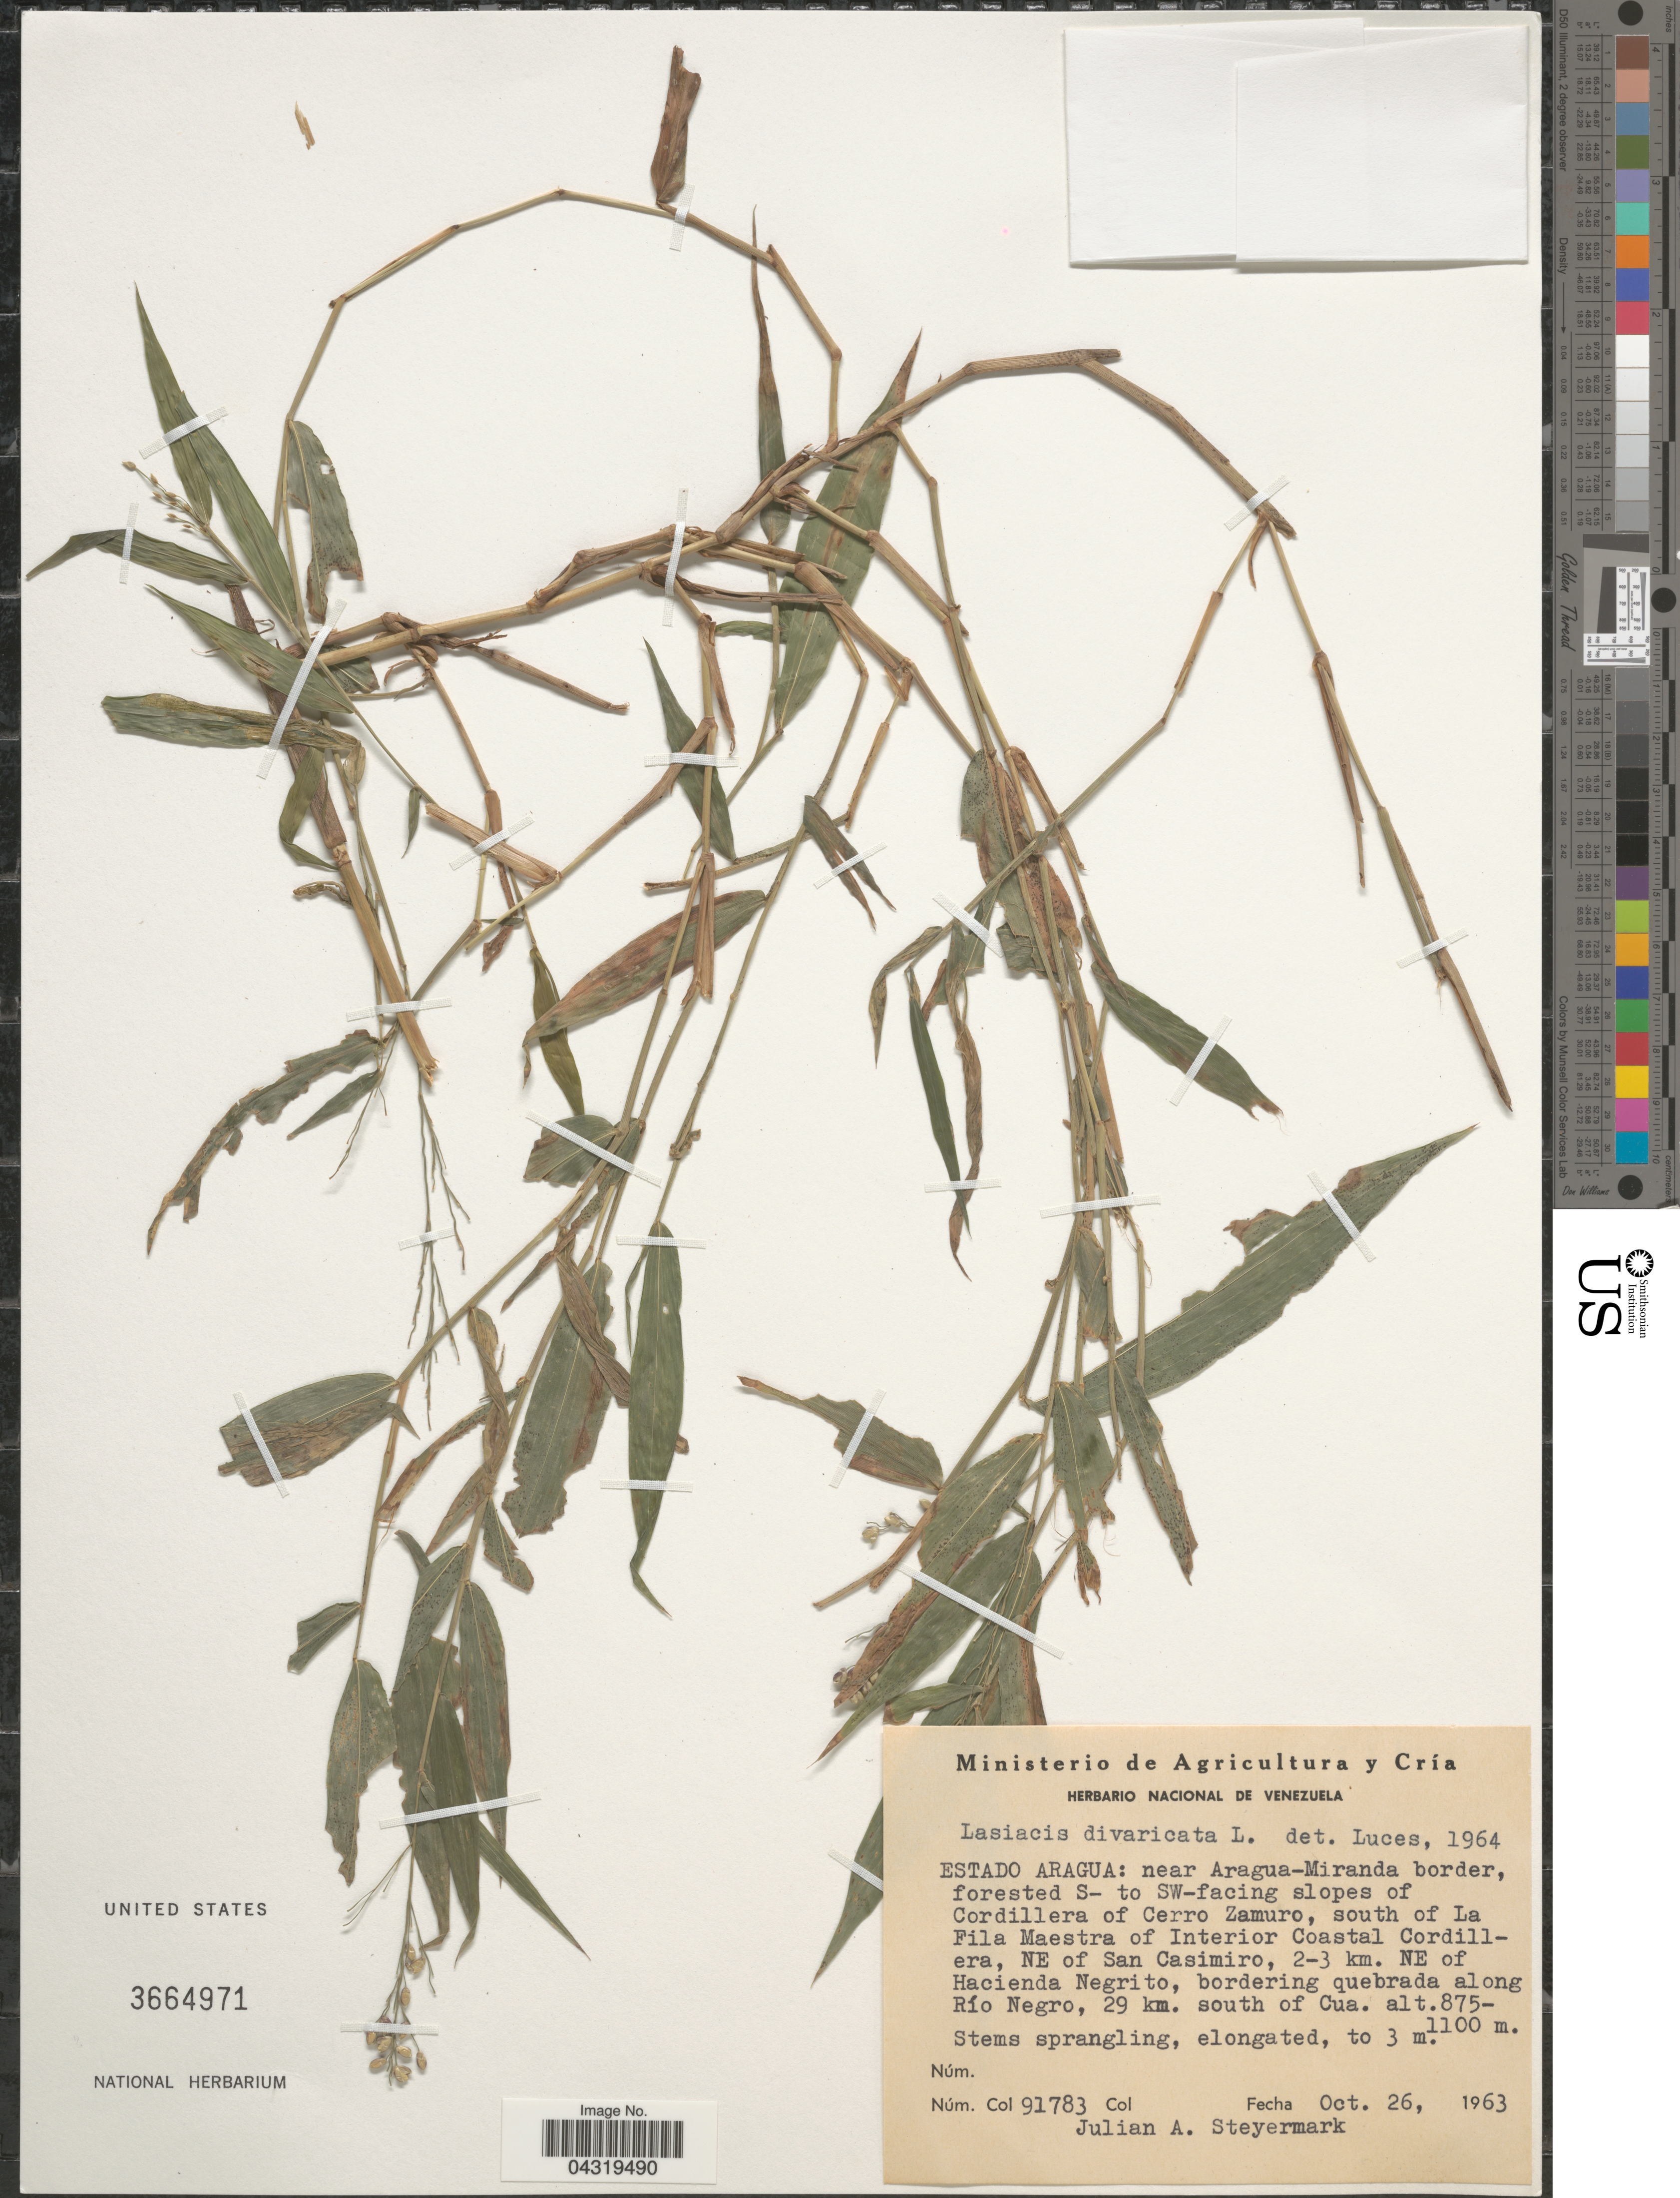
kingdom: Plantae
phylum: Tracheophyta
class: Liliopsida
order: Poales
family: Poaceae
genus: Lasiacis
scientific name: Lasiacis divaricata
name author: (L.) Hitchc.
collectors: J. Steyermark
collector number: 91783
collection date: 1963-10-26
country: Venezuela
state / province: Aragua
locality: Near Aragua-Miranda border, forested S- to SW-facing slopes of Cordillera of Cerro Zamuro, south of La Fila Maestra of Interior Coastal Cordillera, NE of San Casimiro, 2-3 km. NE of Hacienda Negrito, bordering quebrada along Río Negro, 29 km. south of Cua.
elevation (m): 875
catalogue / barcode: US 3664971